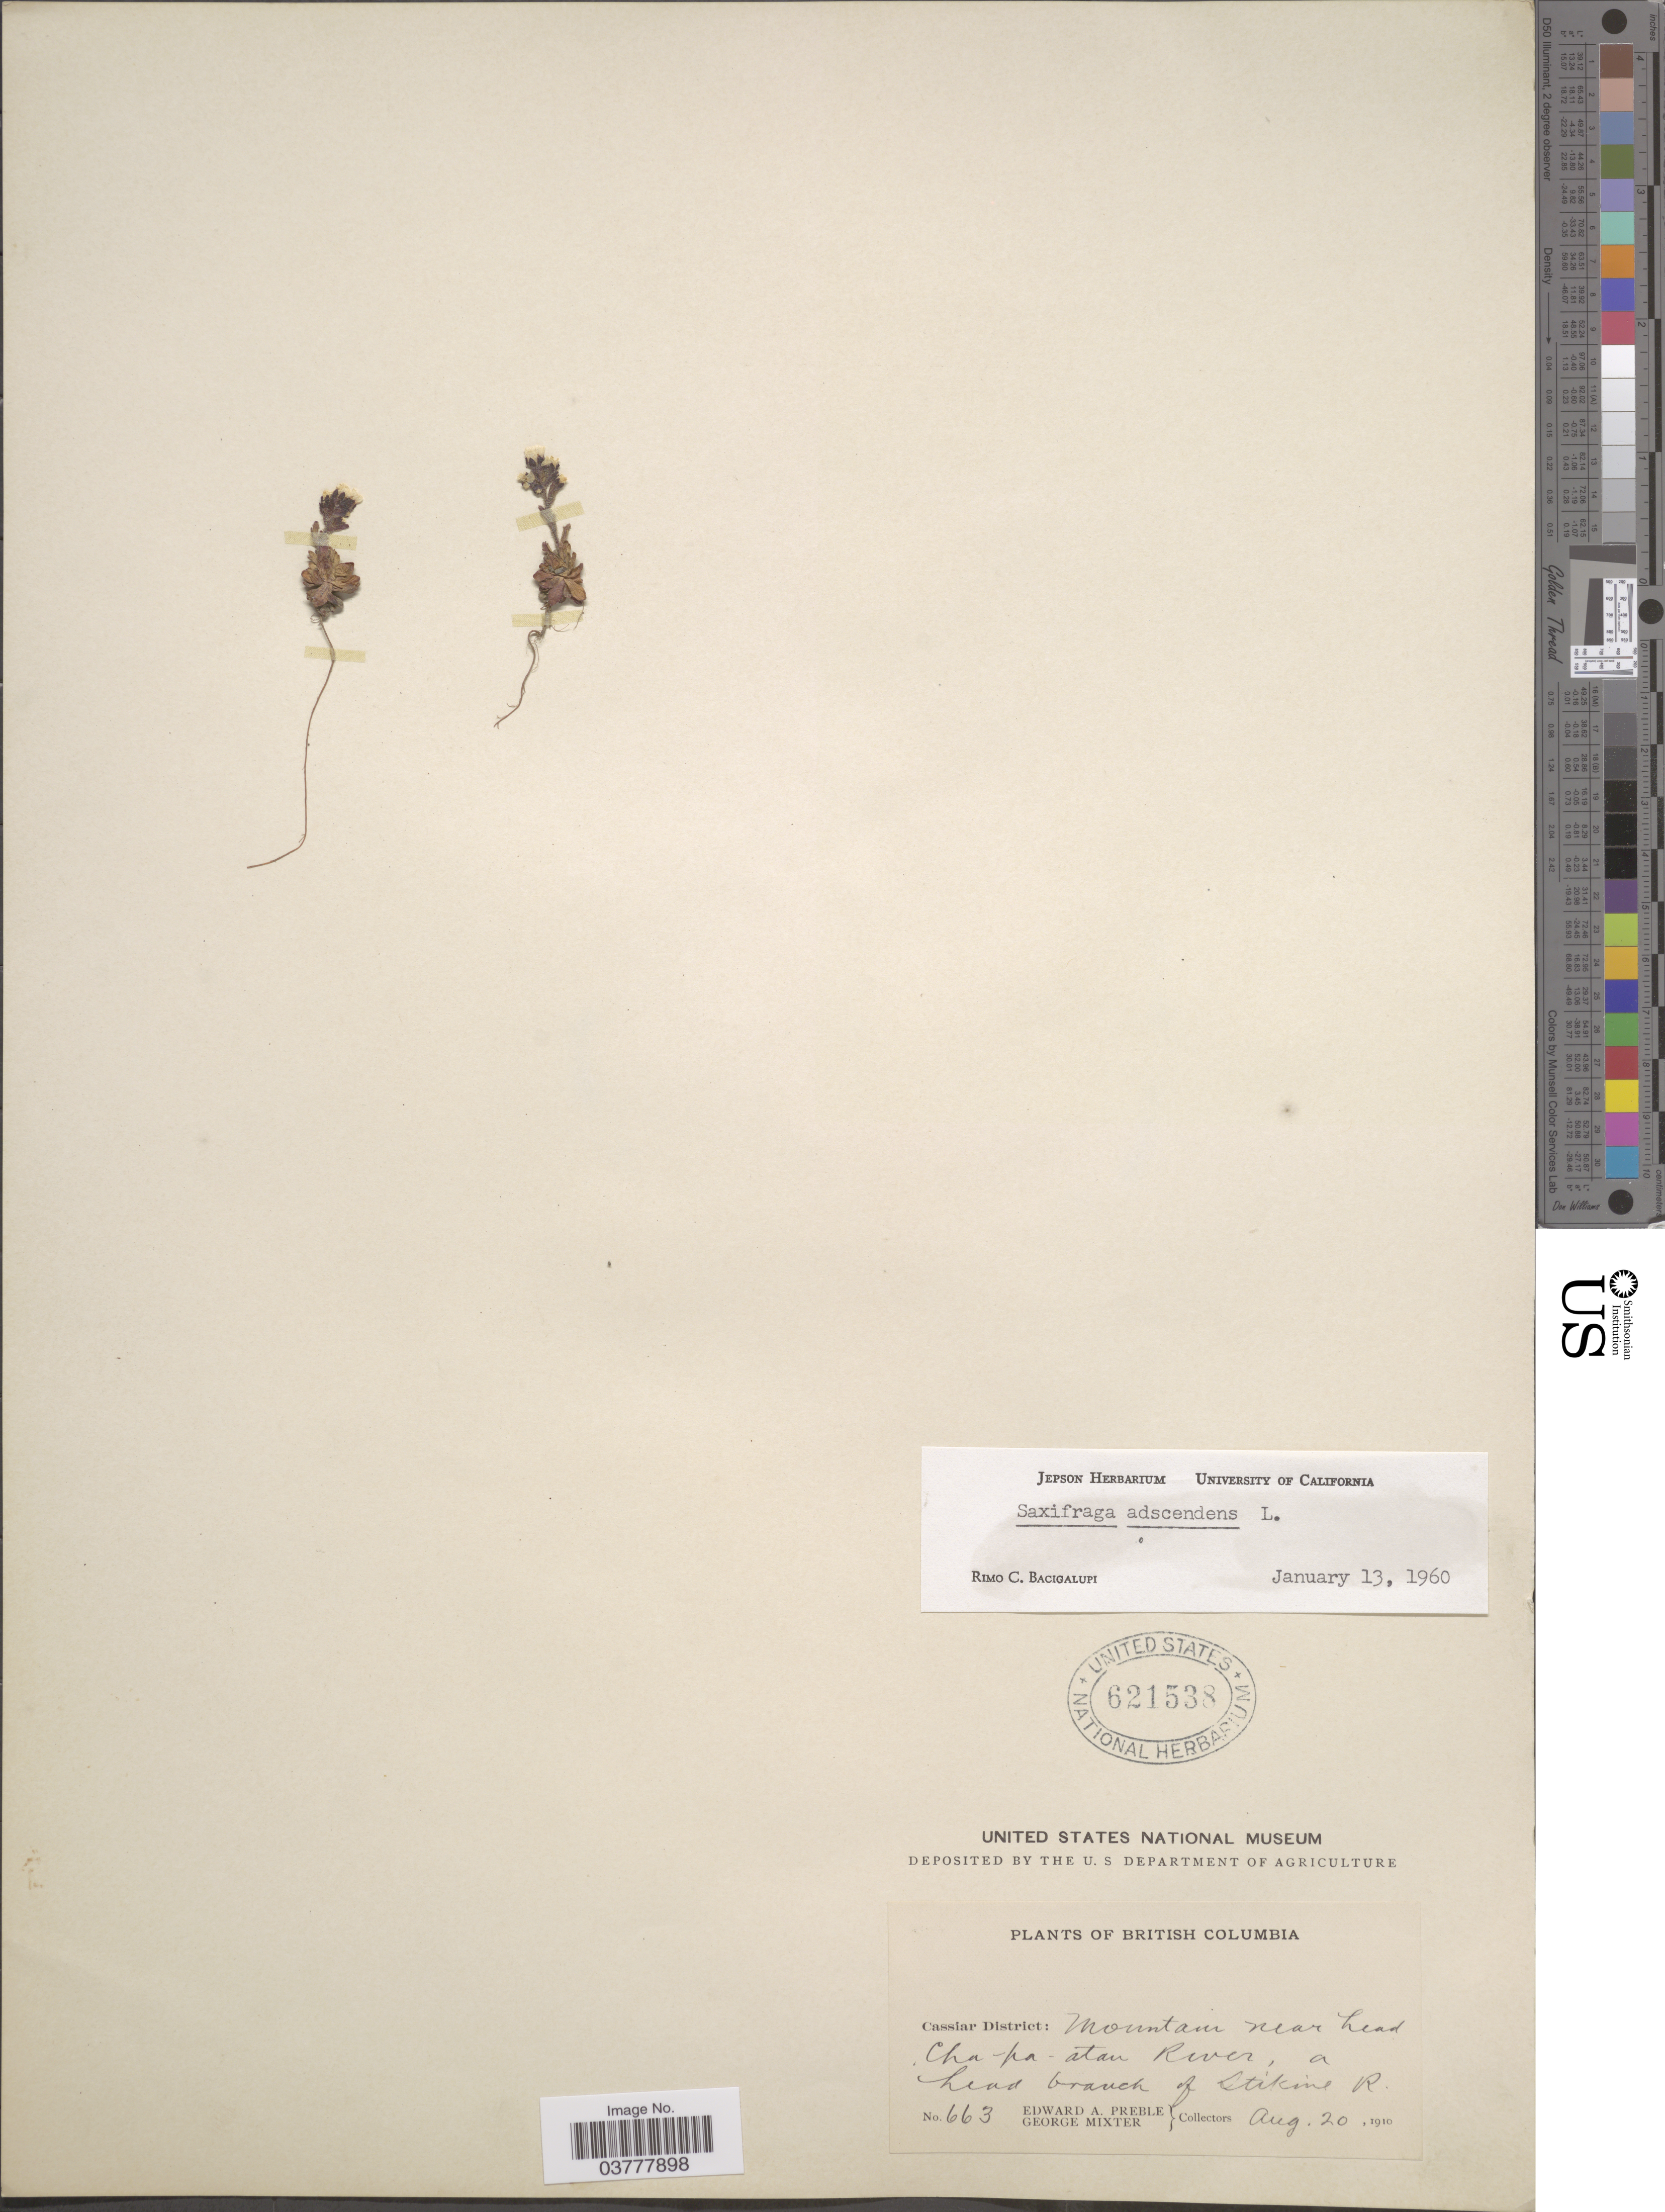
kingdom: Plantae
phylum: Tracheophyta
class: Magnoliopsida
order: Saxifragales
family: Saxifragaceae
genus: Saxifraga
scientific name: Saxifraga adscendens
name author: L.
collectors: E. Preble & G. Mixter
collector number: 663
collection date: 1910-08-20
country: Canada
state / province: British Columbia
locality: Cassiar District: Mountain near head Cha-ha-atan River, a head branch of Stikine R.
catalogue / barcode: US 621538